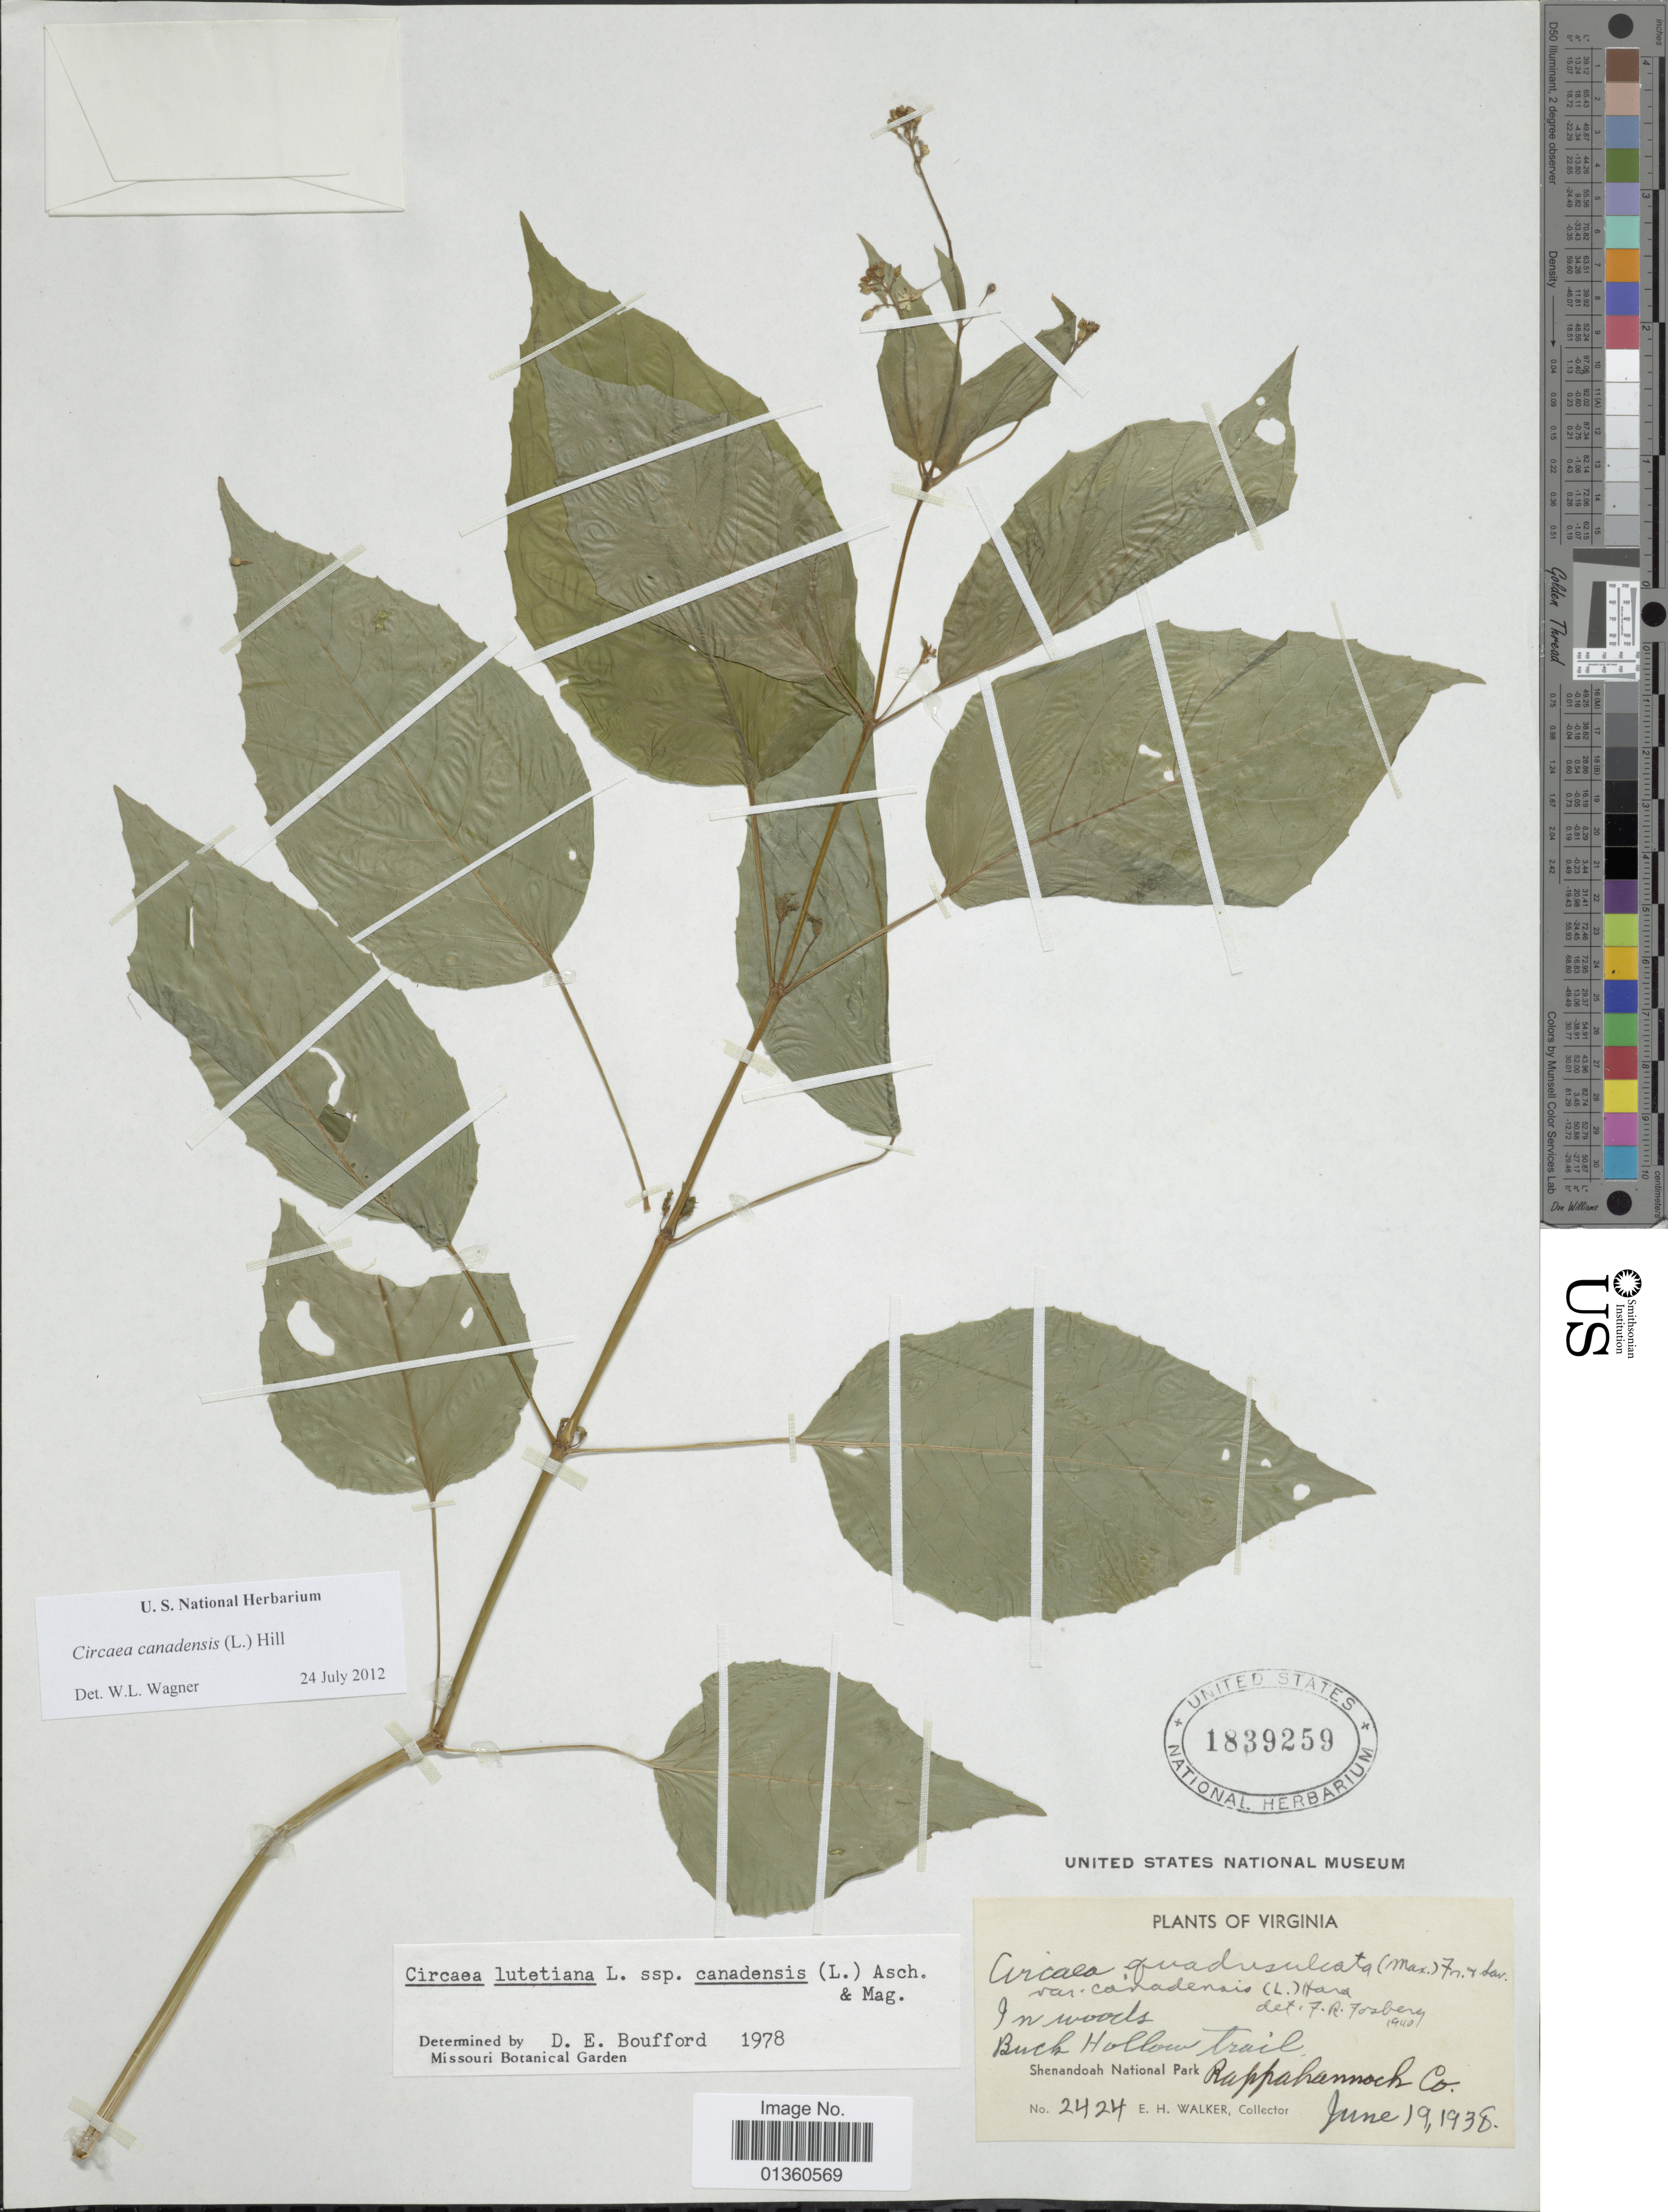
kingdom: Plantae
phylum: Tracheophyta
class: Magnoliopsida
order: Myrtales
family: Onagraceae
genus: Circaea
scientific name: Circaea canadensis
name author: (L.) Hill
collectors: E. H. Walker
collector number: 2424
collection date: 1938-06-19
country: United States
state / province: Virginia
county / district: Rappahannock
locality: Buck Hollow trail, Shenandoah National Park, Rappahannoch Co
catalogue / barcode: US 1839259